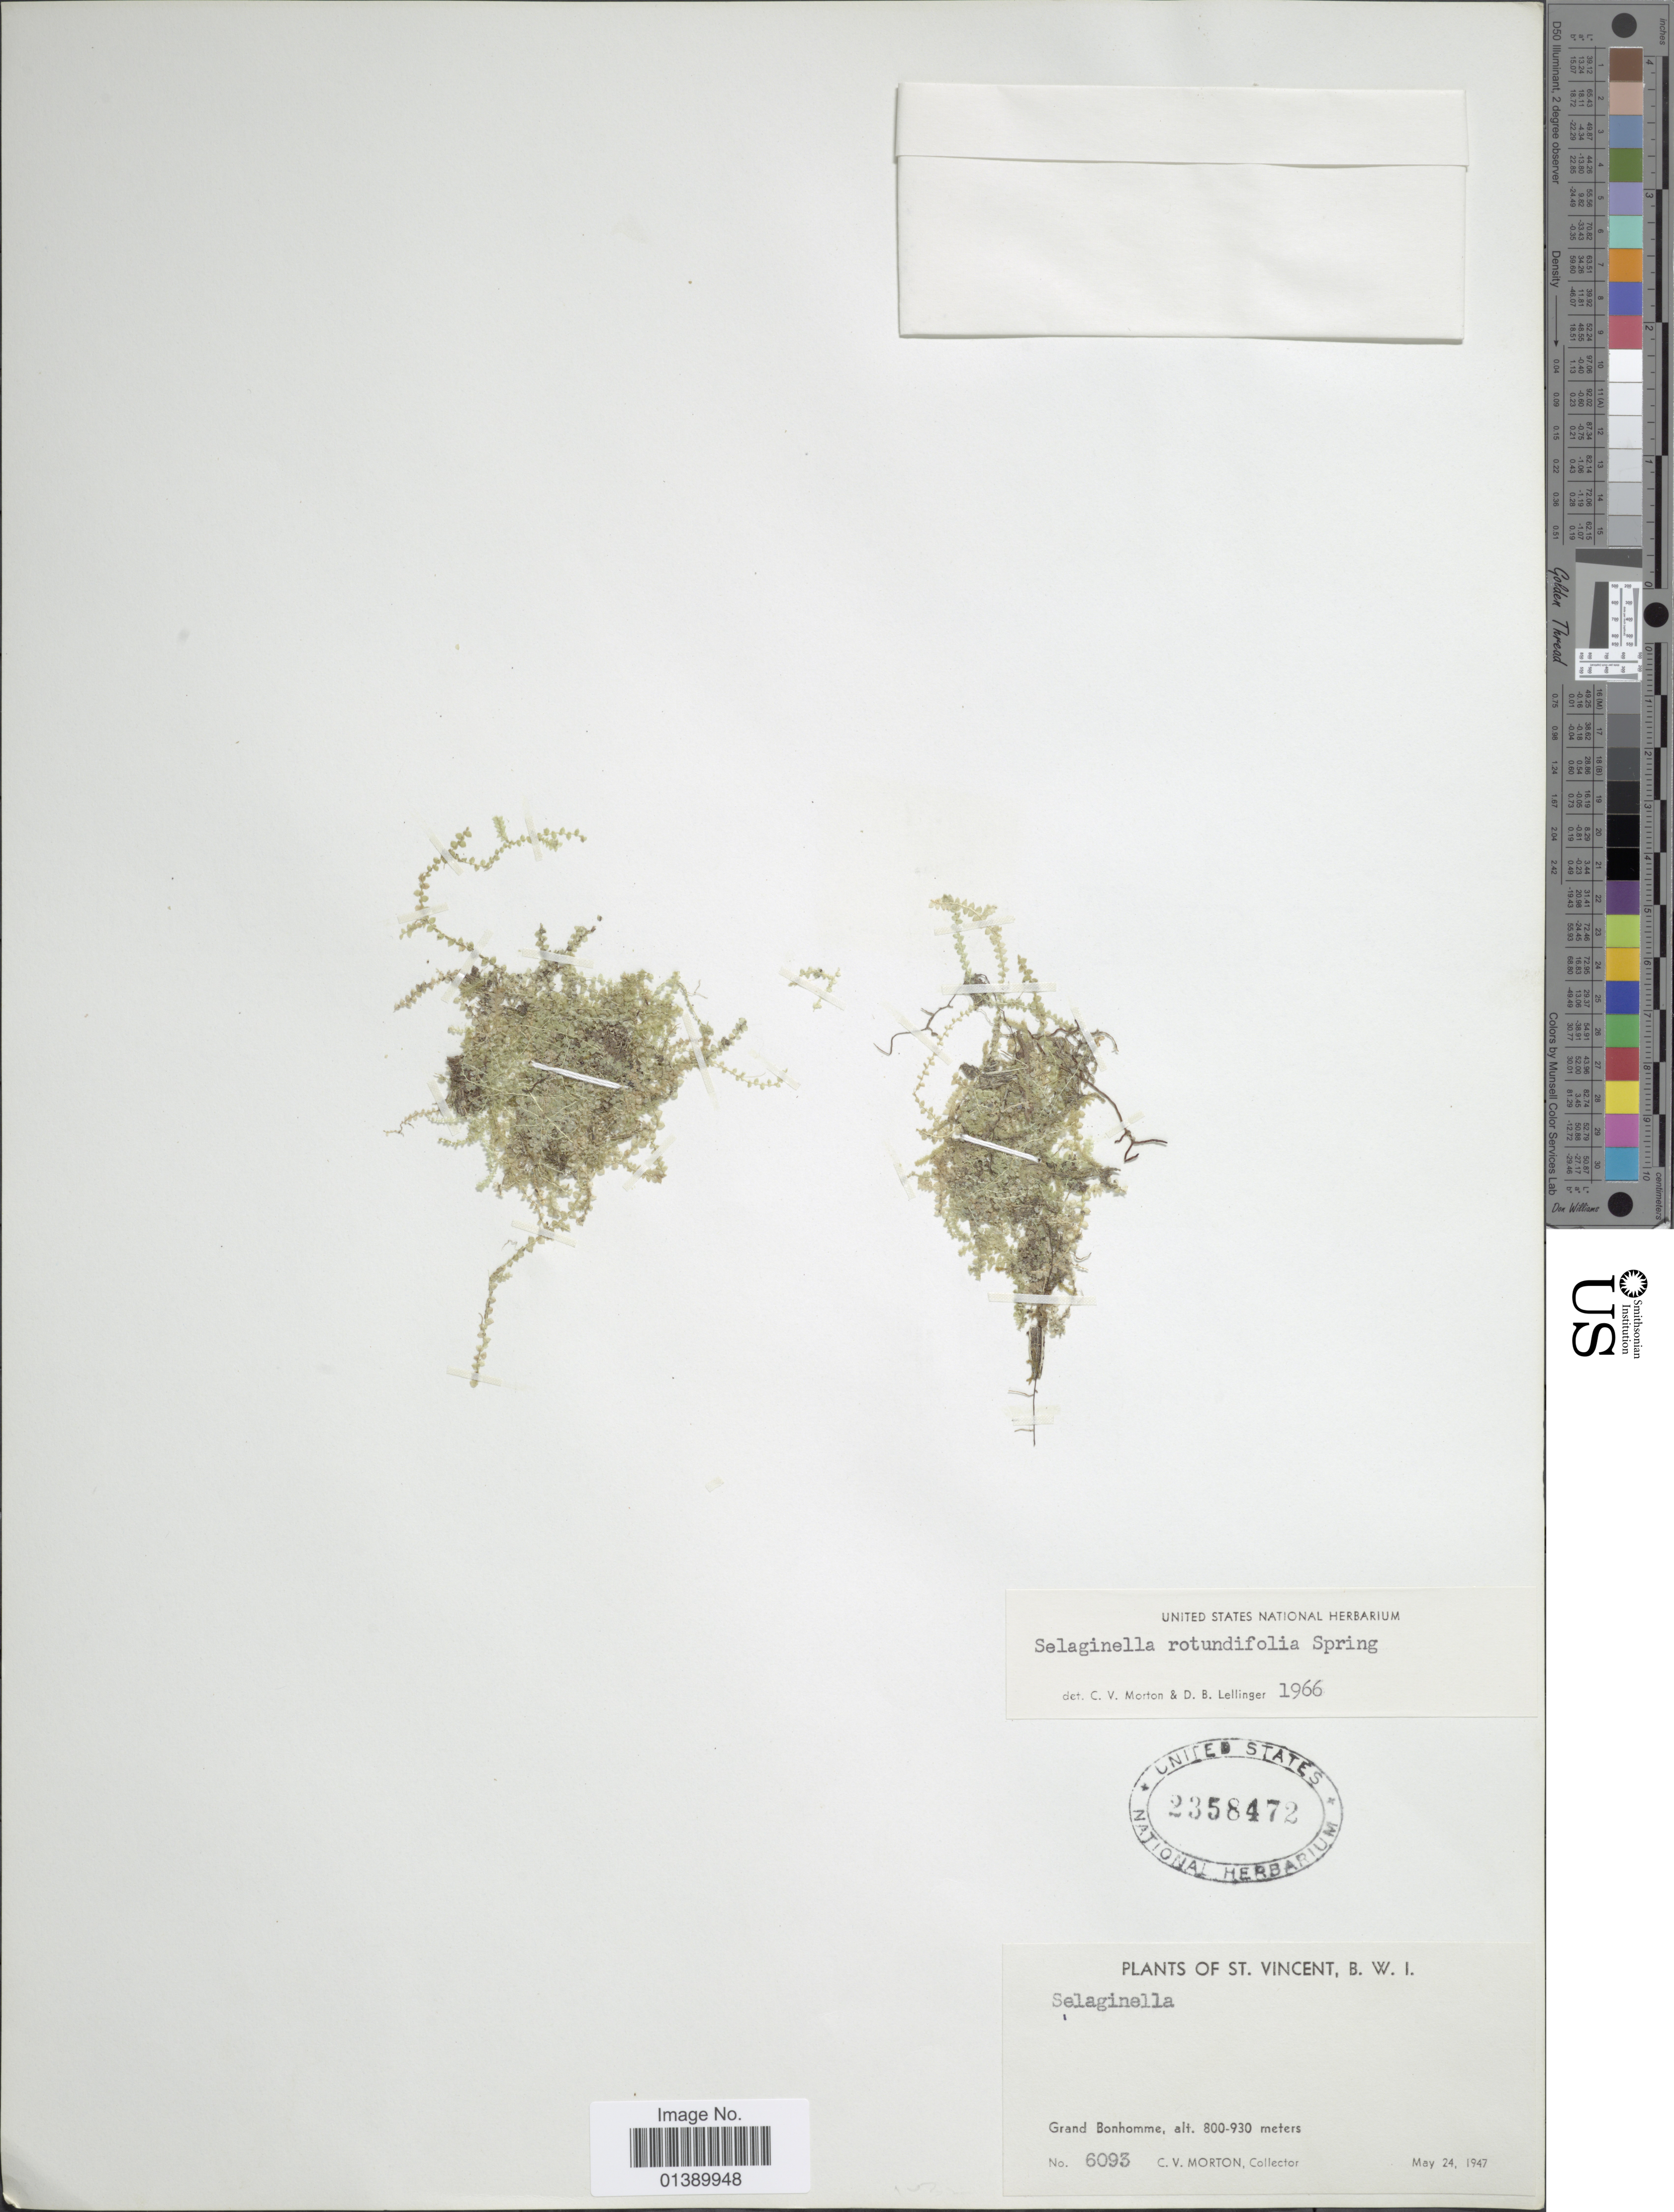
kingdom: Plantae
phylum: Tracheophyta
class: Lycopodiopsida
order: Selaginellales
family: Selaginellaceae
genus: Selaginella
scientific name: Selaginella rotundifolia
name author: Spring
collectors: C. V. Morton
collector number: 6093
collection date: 1947-05-24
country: St. Vincent - Grenadines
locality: St Vincent, B.W.I. Grand Bonhomme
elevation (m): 800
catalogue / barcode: US 2358472